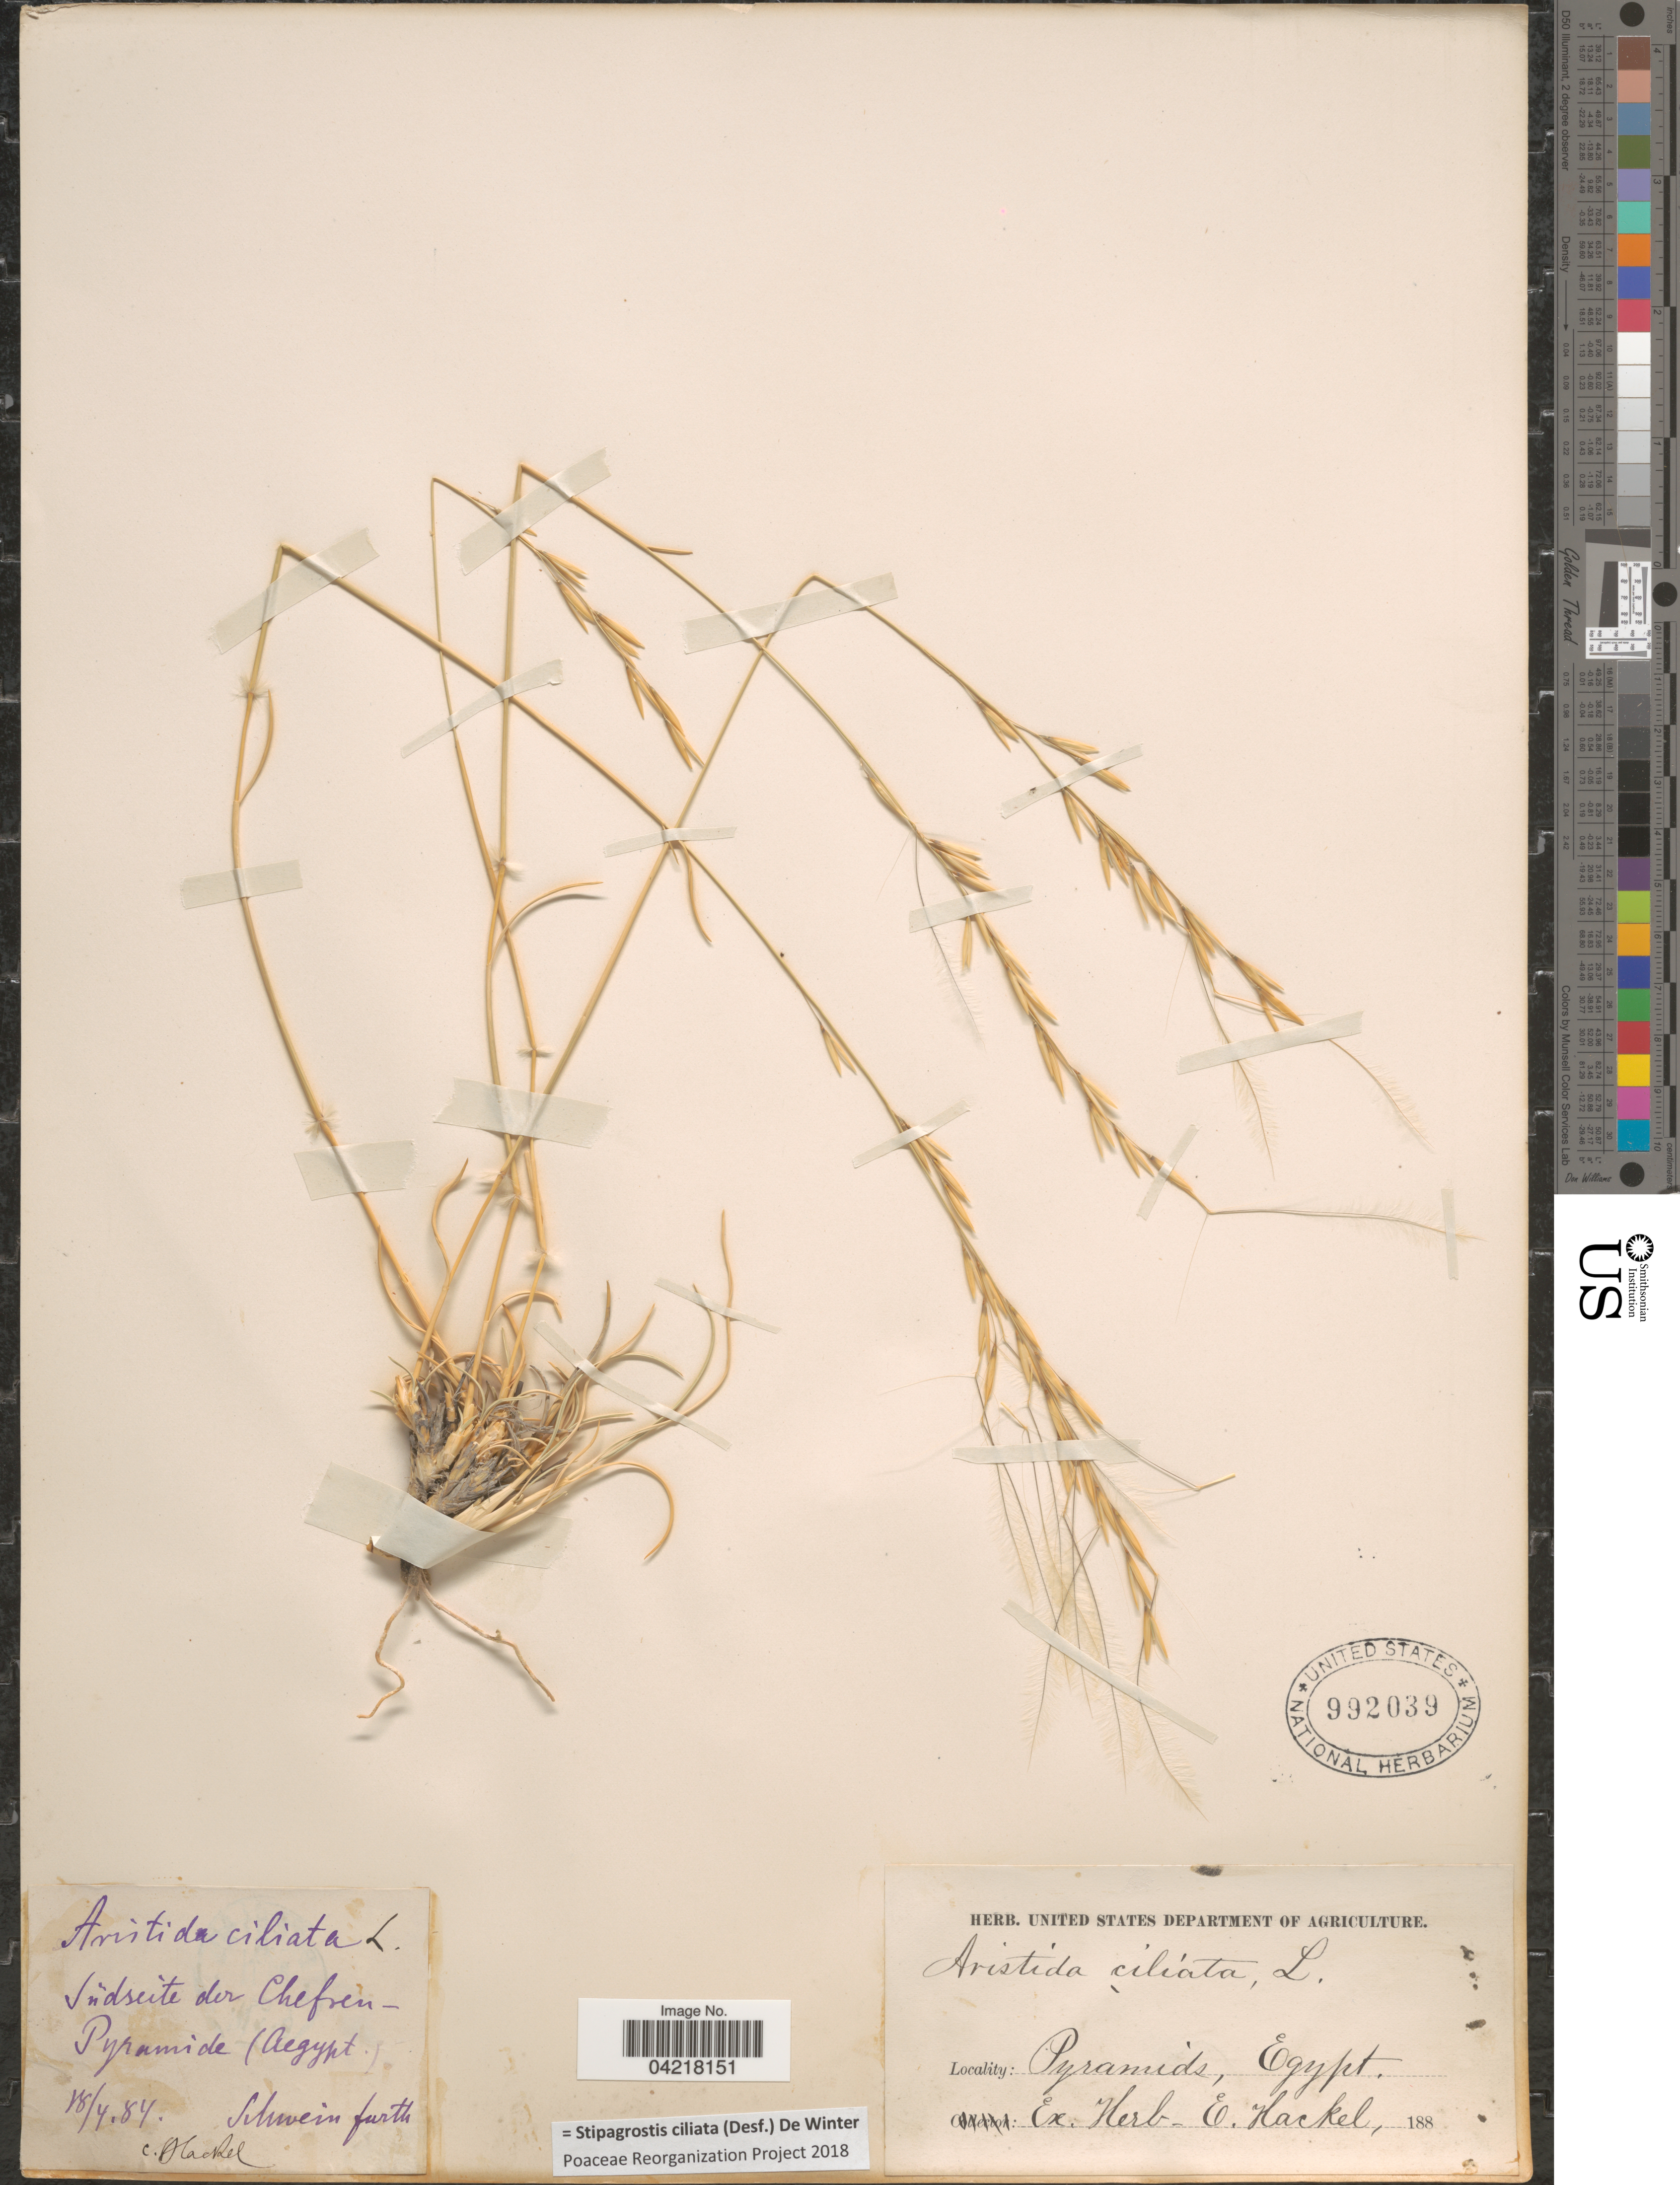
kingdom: Plantae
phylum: Tracheophyta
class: Liliopsida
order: Poales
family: Poaceae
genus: Stipagrostis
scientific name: Stipagrostis ciliata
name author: (Desf.) De Winter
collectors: Schweinfurth, --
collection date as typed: Transcribed d/m/y: 18/4/84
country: Egypt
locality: Sûdsite der Chefren-Pyramide (Aegypt).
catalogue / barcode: US 992039